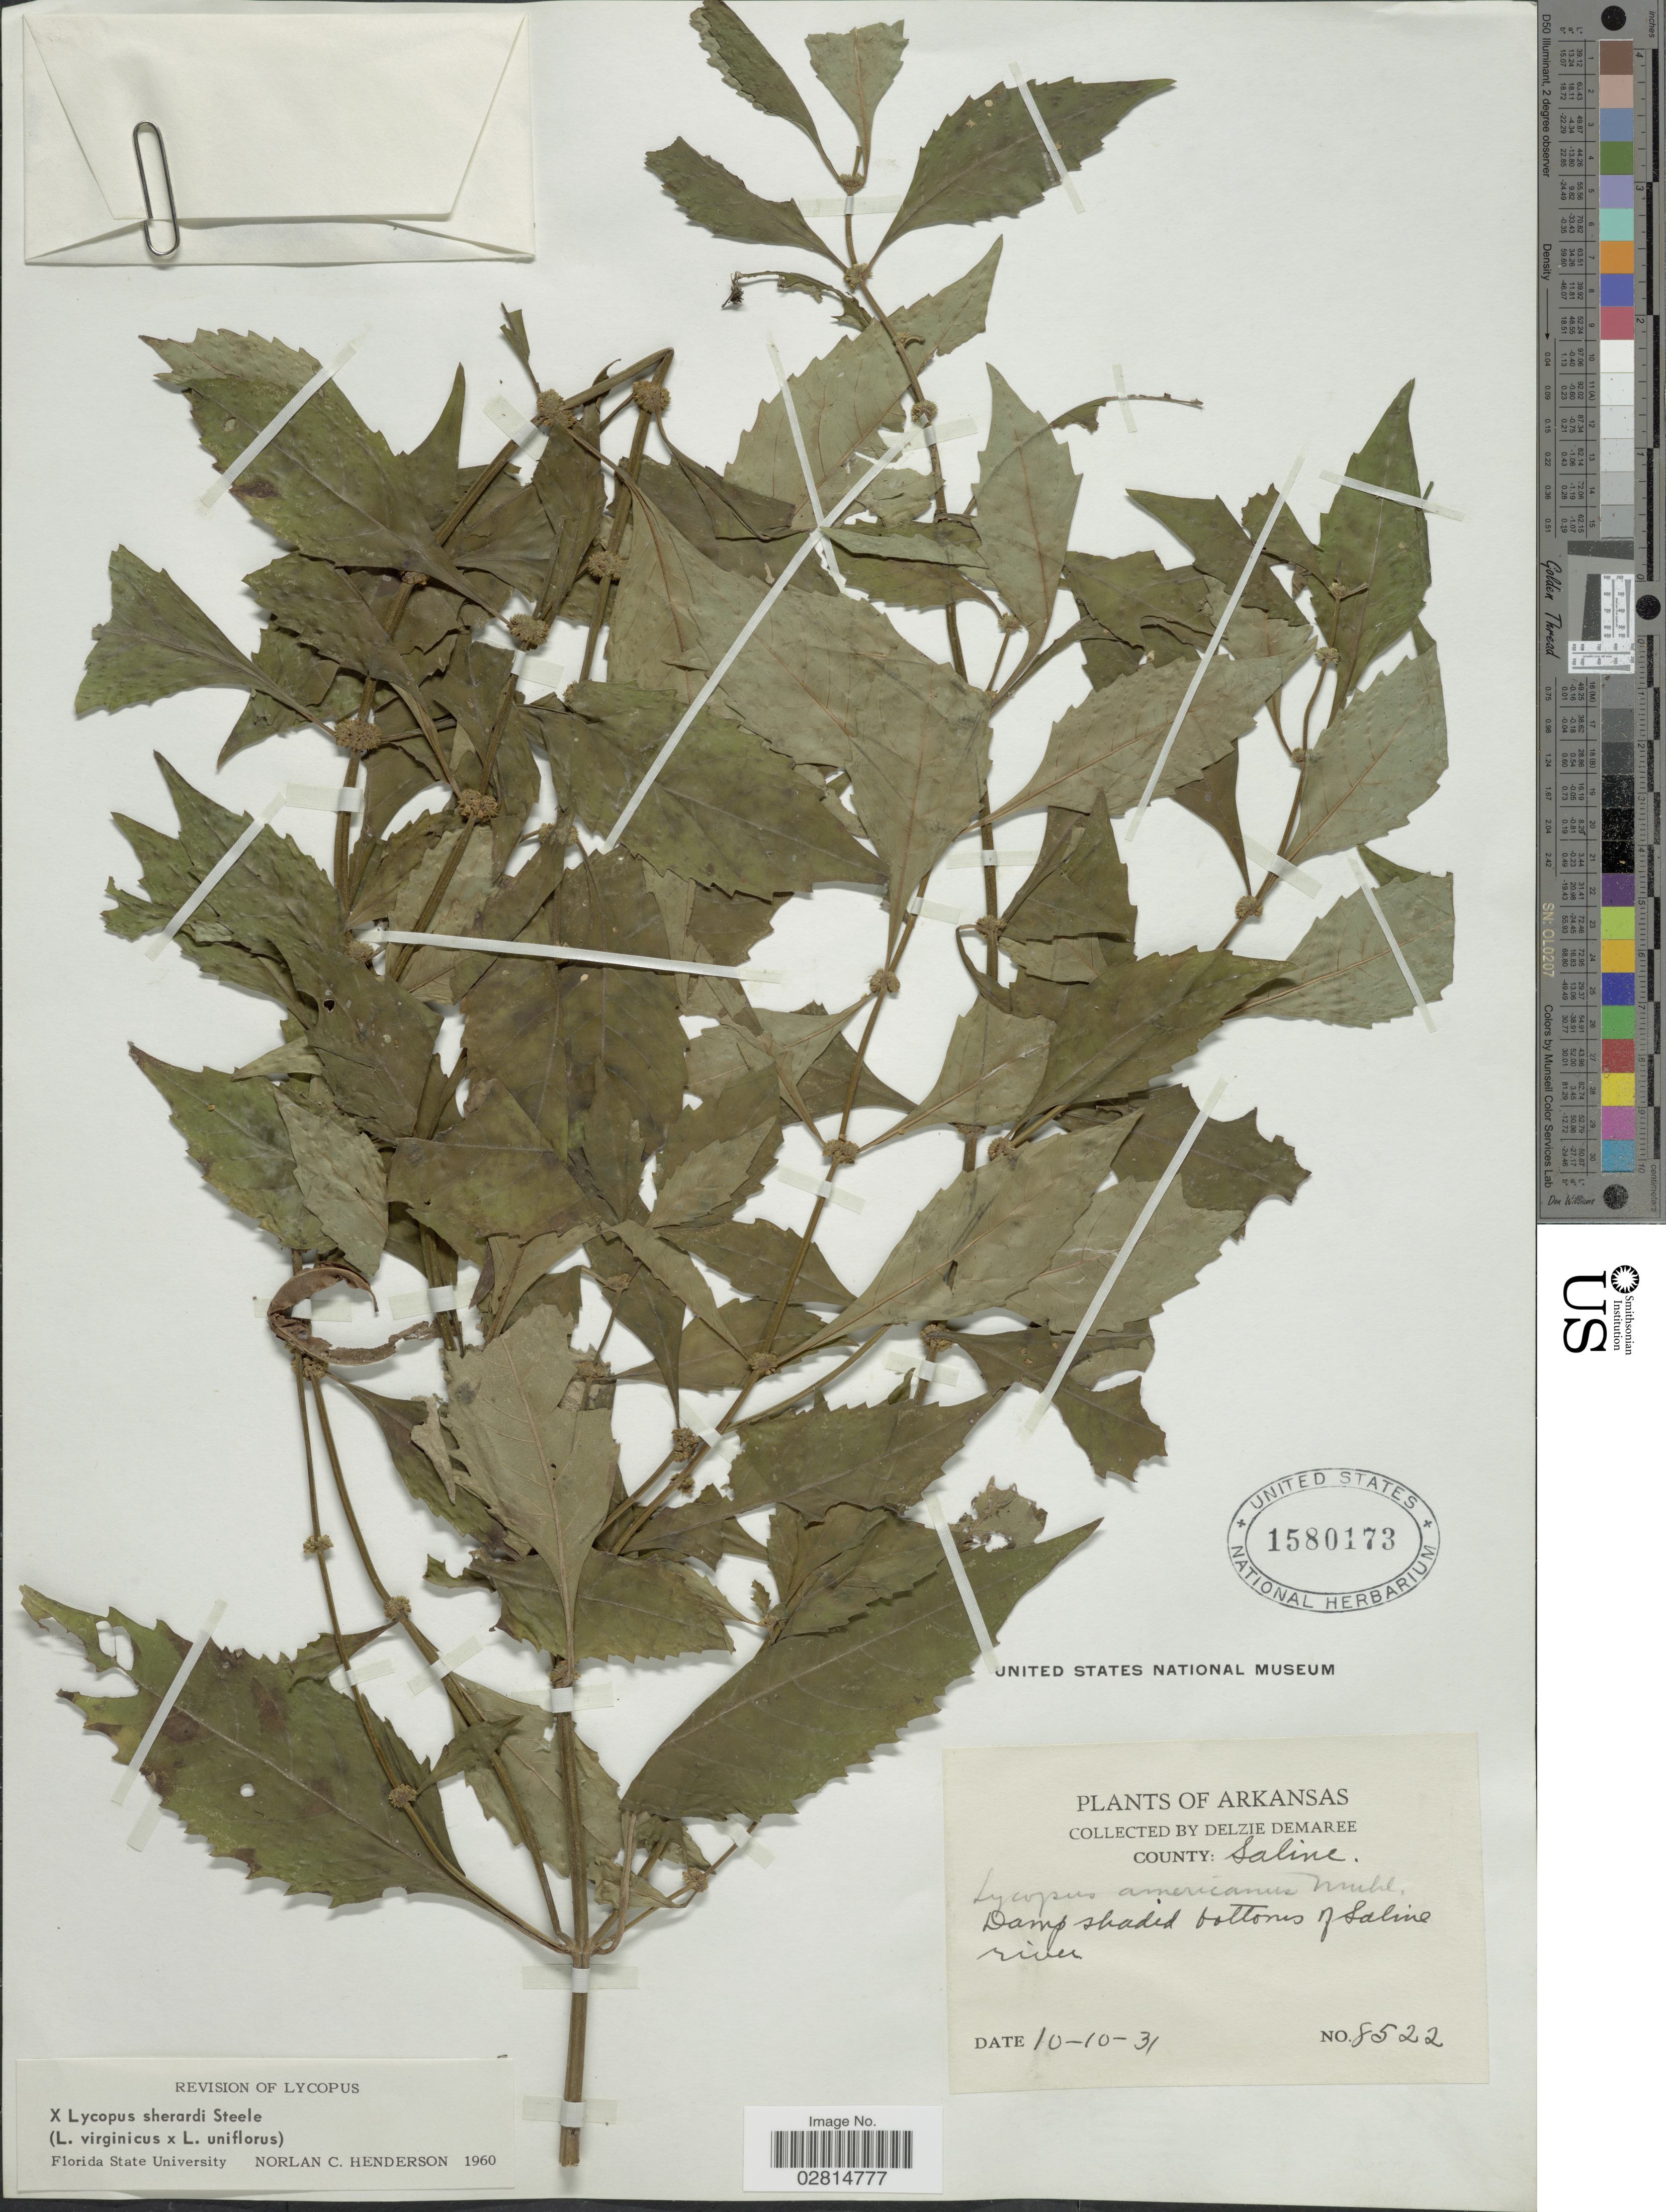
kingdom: Plantae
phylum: Tracheophyta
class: Magnoliopsida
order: Lamiales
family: Lamiaceae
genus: Lycopus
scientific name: Lycopus x sherardii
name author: E.S. Steele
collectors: D. Demaree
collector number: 8522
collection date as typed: Transcribed d/m/y: 10/10/31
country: United States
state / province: Arkansas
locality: County: Saline. Damp shaded bottoms of Saline river.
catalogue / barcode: US 1580173